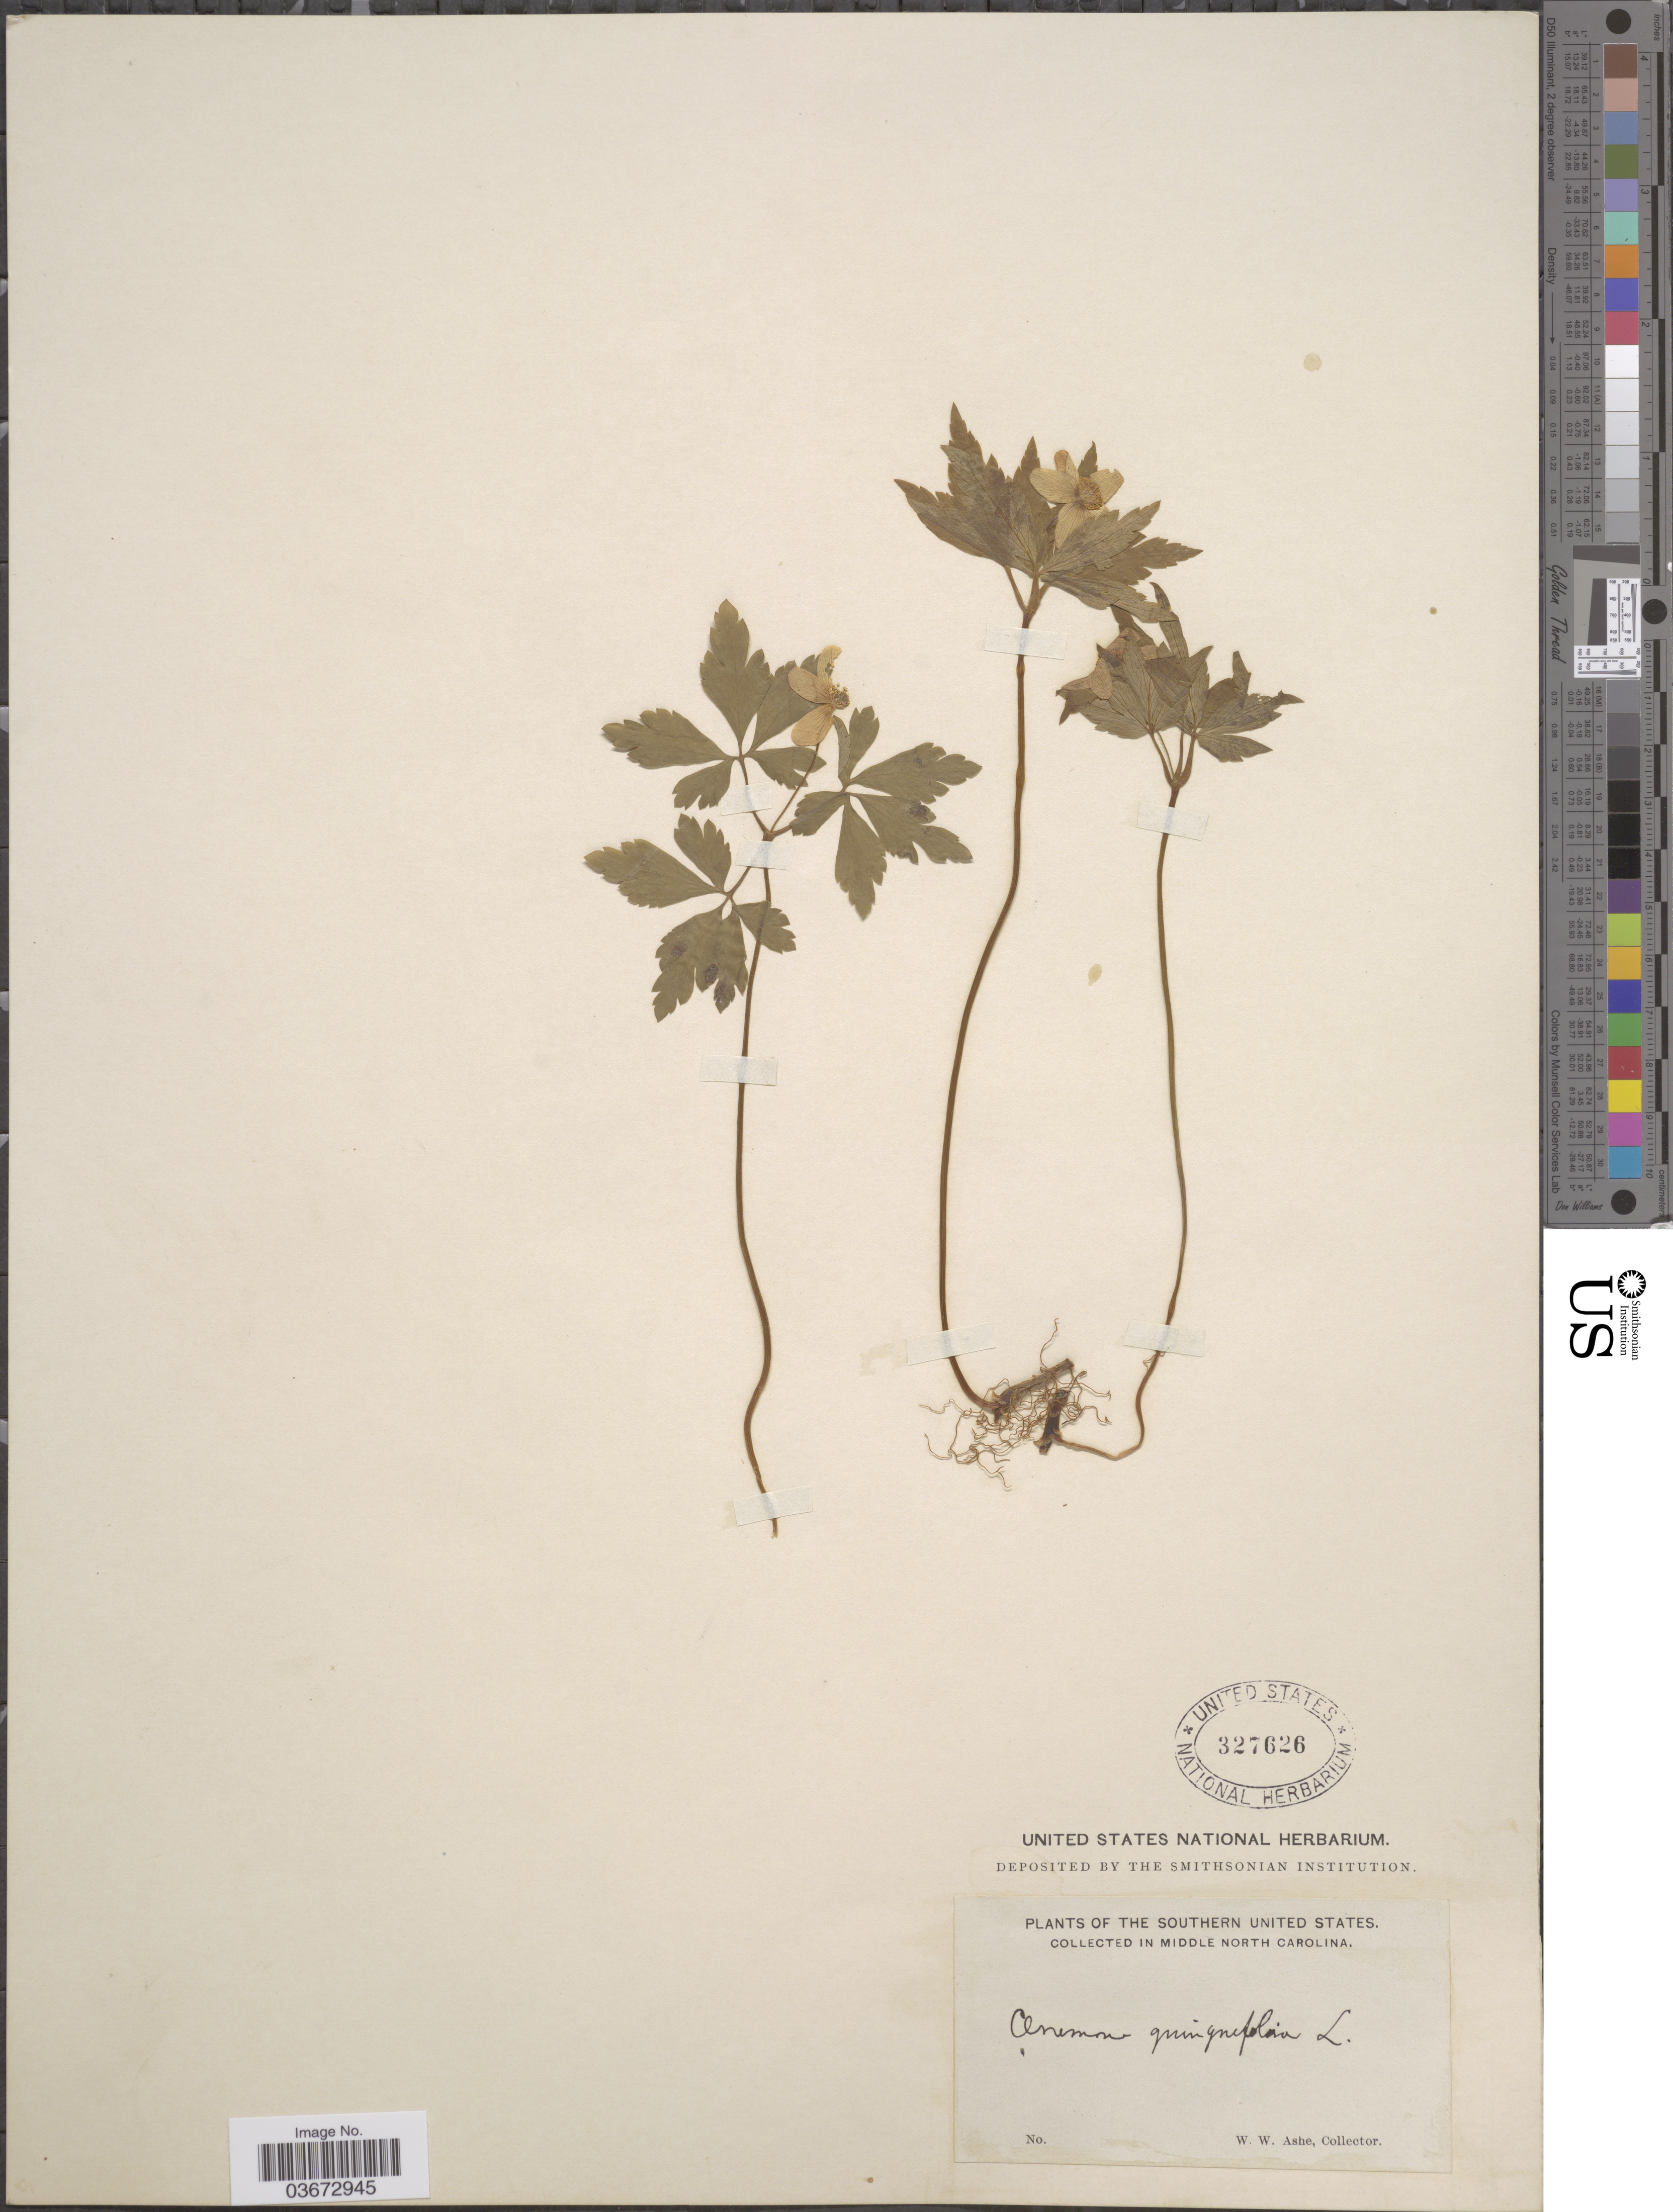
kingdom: Plantae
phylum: Tracheophyta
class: Magnoliopsida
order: Ranunculales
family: Ranunculaceae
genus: Anemone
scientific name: Anemone quinquefolia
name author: L.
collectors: W. W. Ashe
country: United States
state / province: North Carolina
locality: The Southern United States. Middle North Carolina.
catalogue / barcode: US 327626